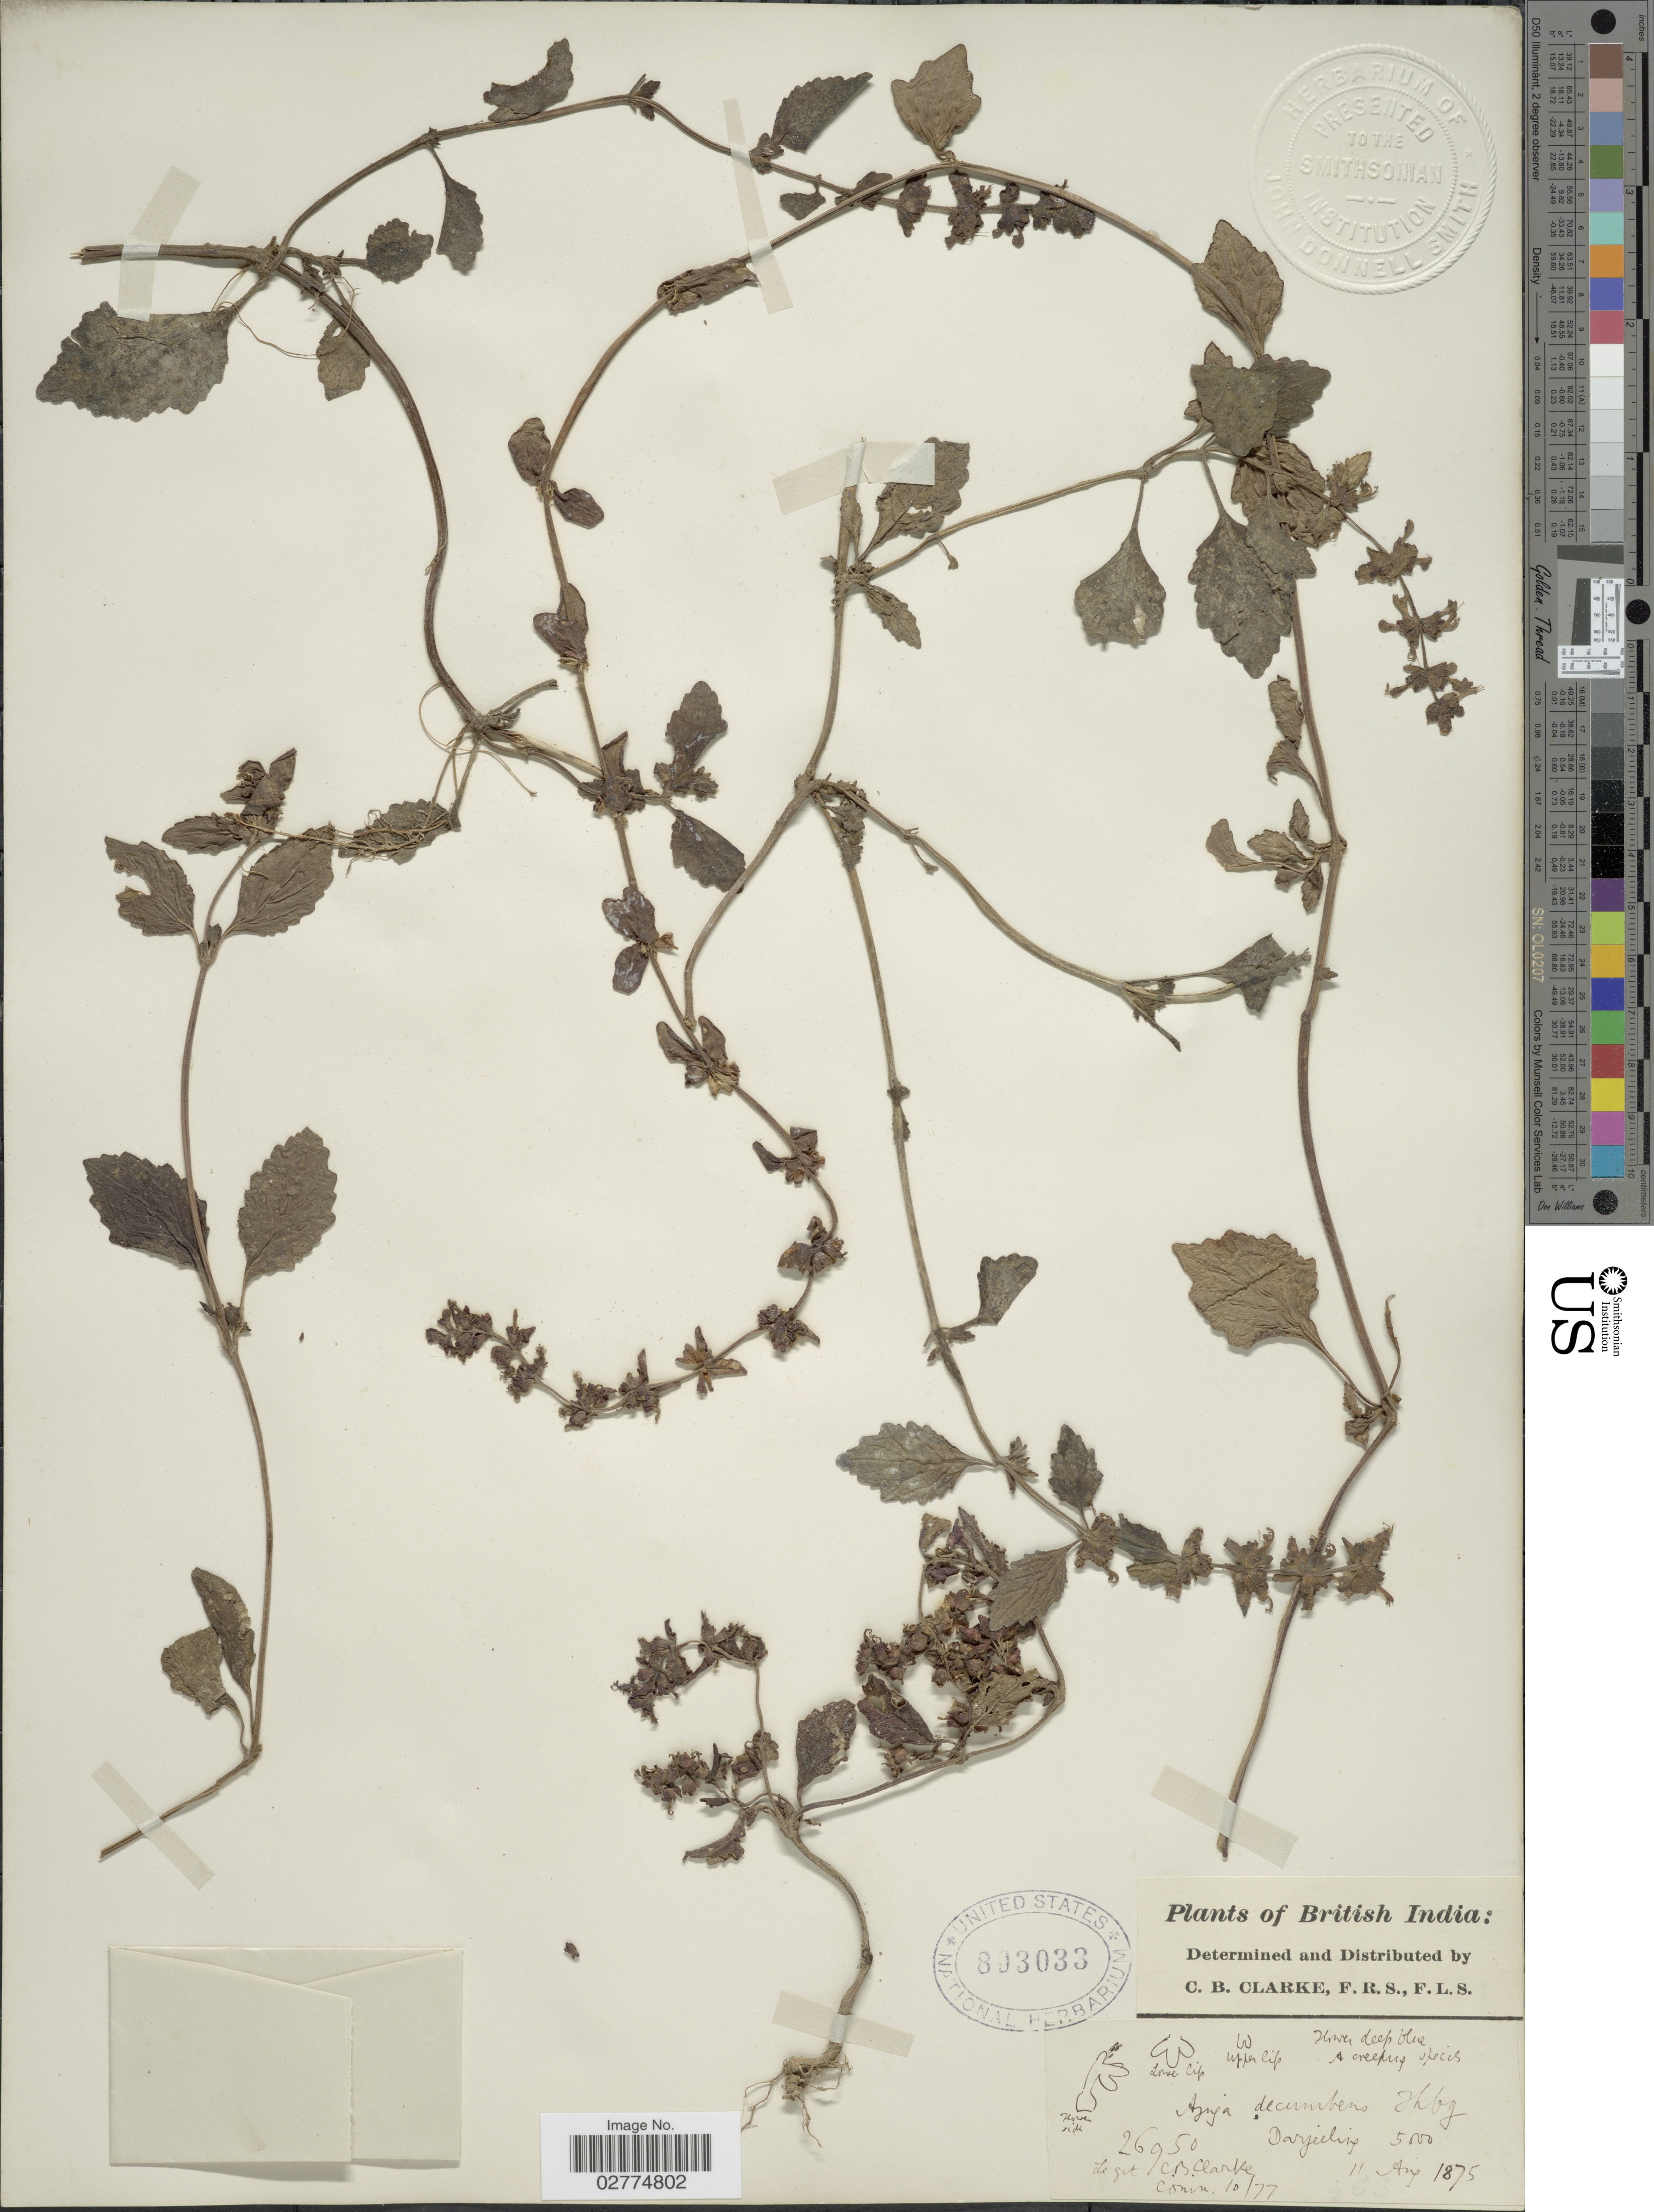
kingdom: Plantae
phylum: Tracheophyta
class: Magnoliopsida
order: Lamiales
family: Lamiaceae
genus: Ajuga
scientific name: Ajuga macrosperma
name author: Wall.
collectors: C. B. Clarke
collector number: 26950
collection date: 1875-08-11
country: India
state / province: West Bengal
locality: British India, Darjeeling.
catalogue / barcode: US 803033